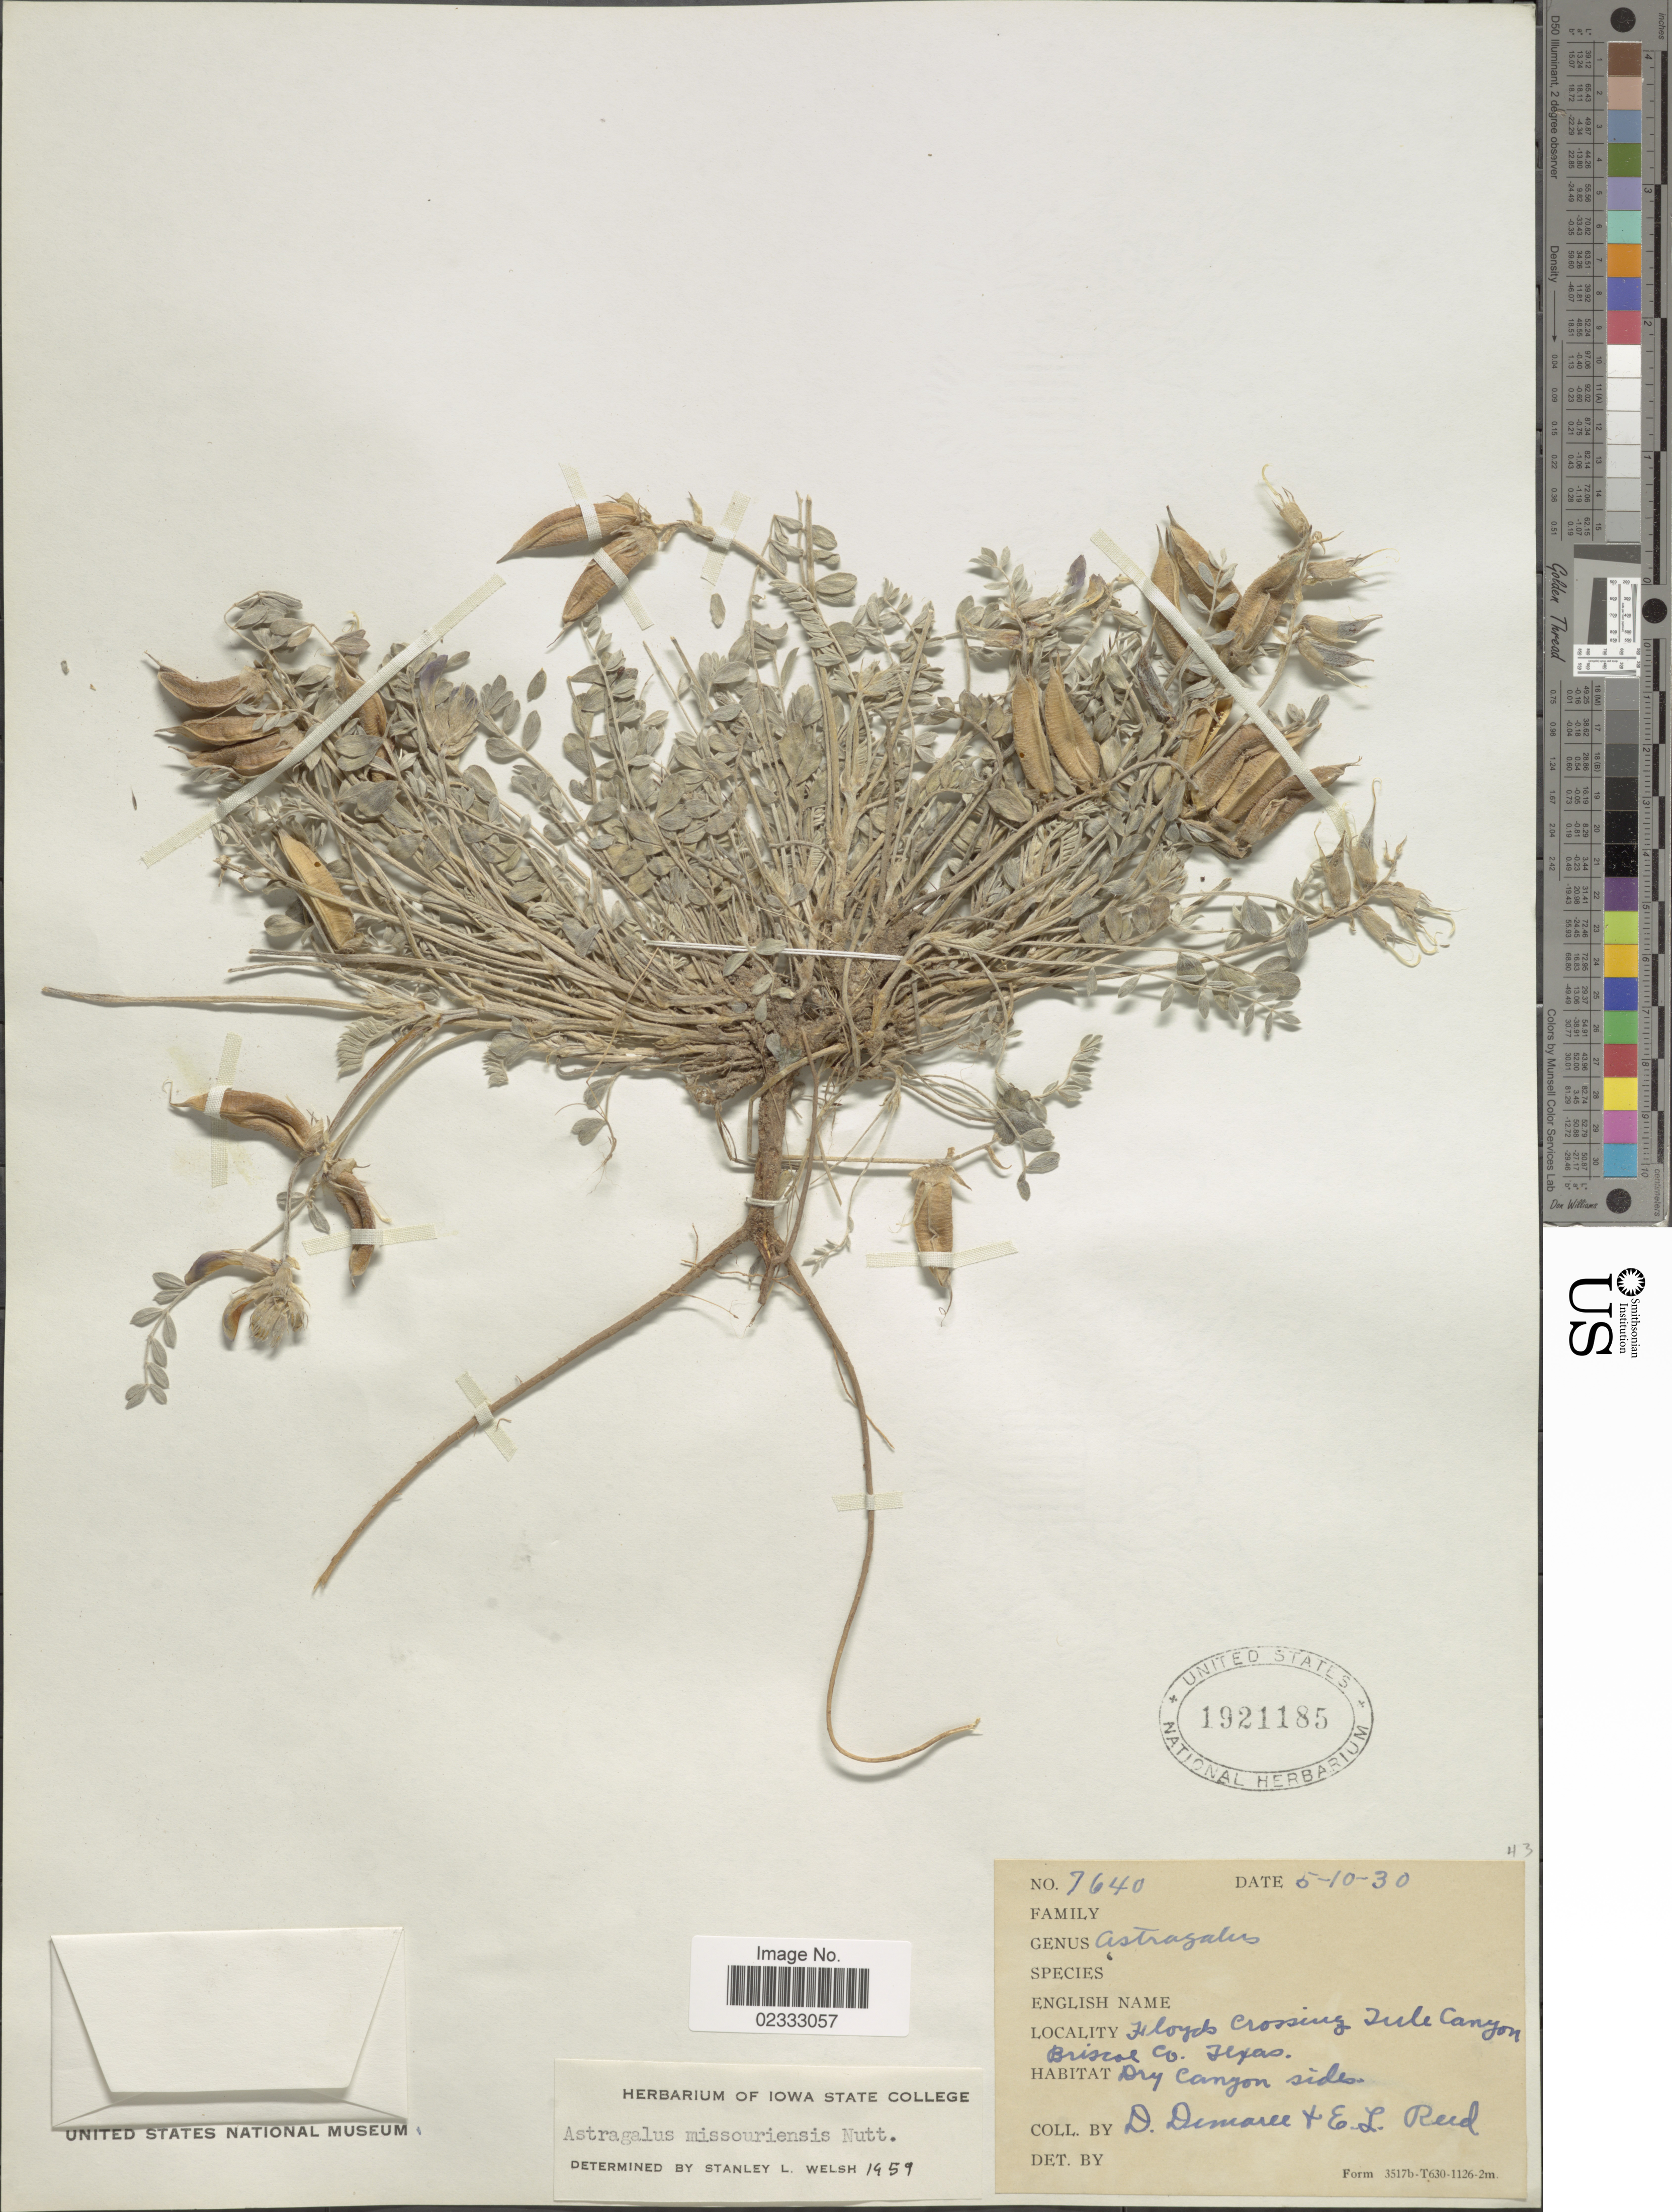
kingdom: Plantae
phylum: Tracheophyta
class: Magnoliopsida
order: Fabales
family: Fabaceae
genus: Astragalus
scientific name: Astragalus missouriensis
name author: Nutt.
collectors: D. Demaree & E. Reed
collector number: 7640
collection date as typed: Transcribed d/m/y: 10/5/30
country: United States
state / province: Texas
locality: Floyds Crossing Tule Canyon Briscol Co.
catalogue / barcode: US 1921185